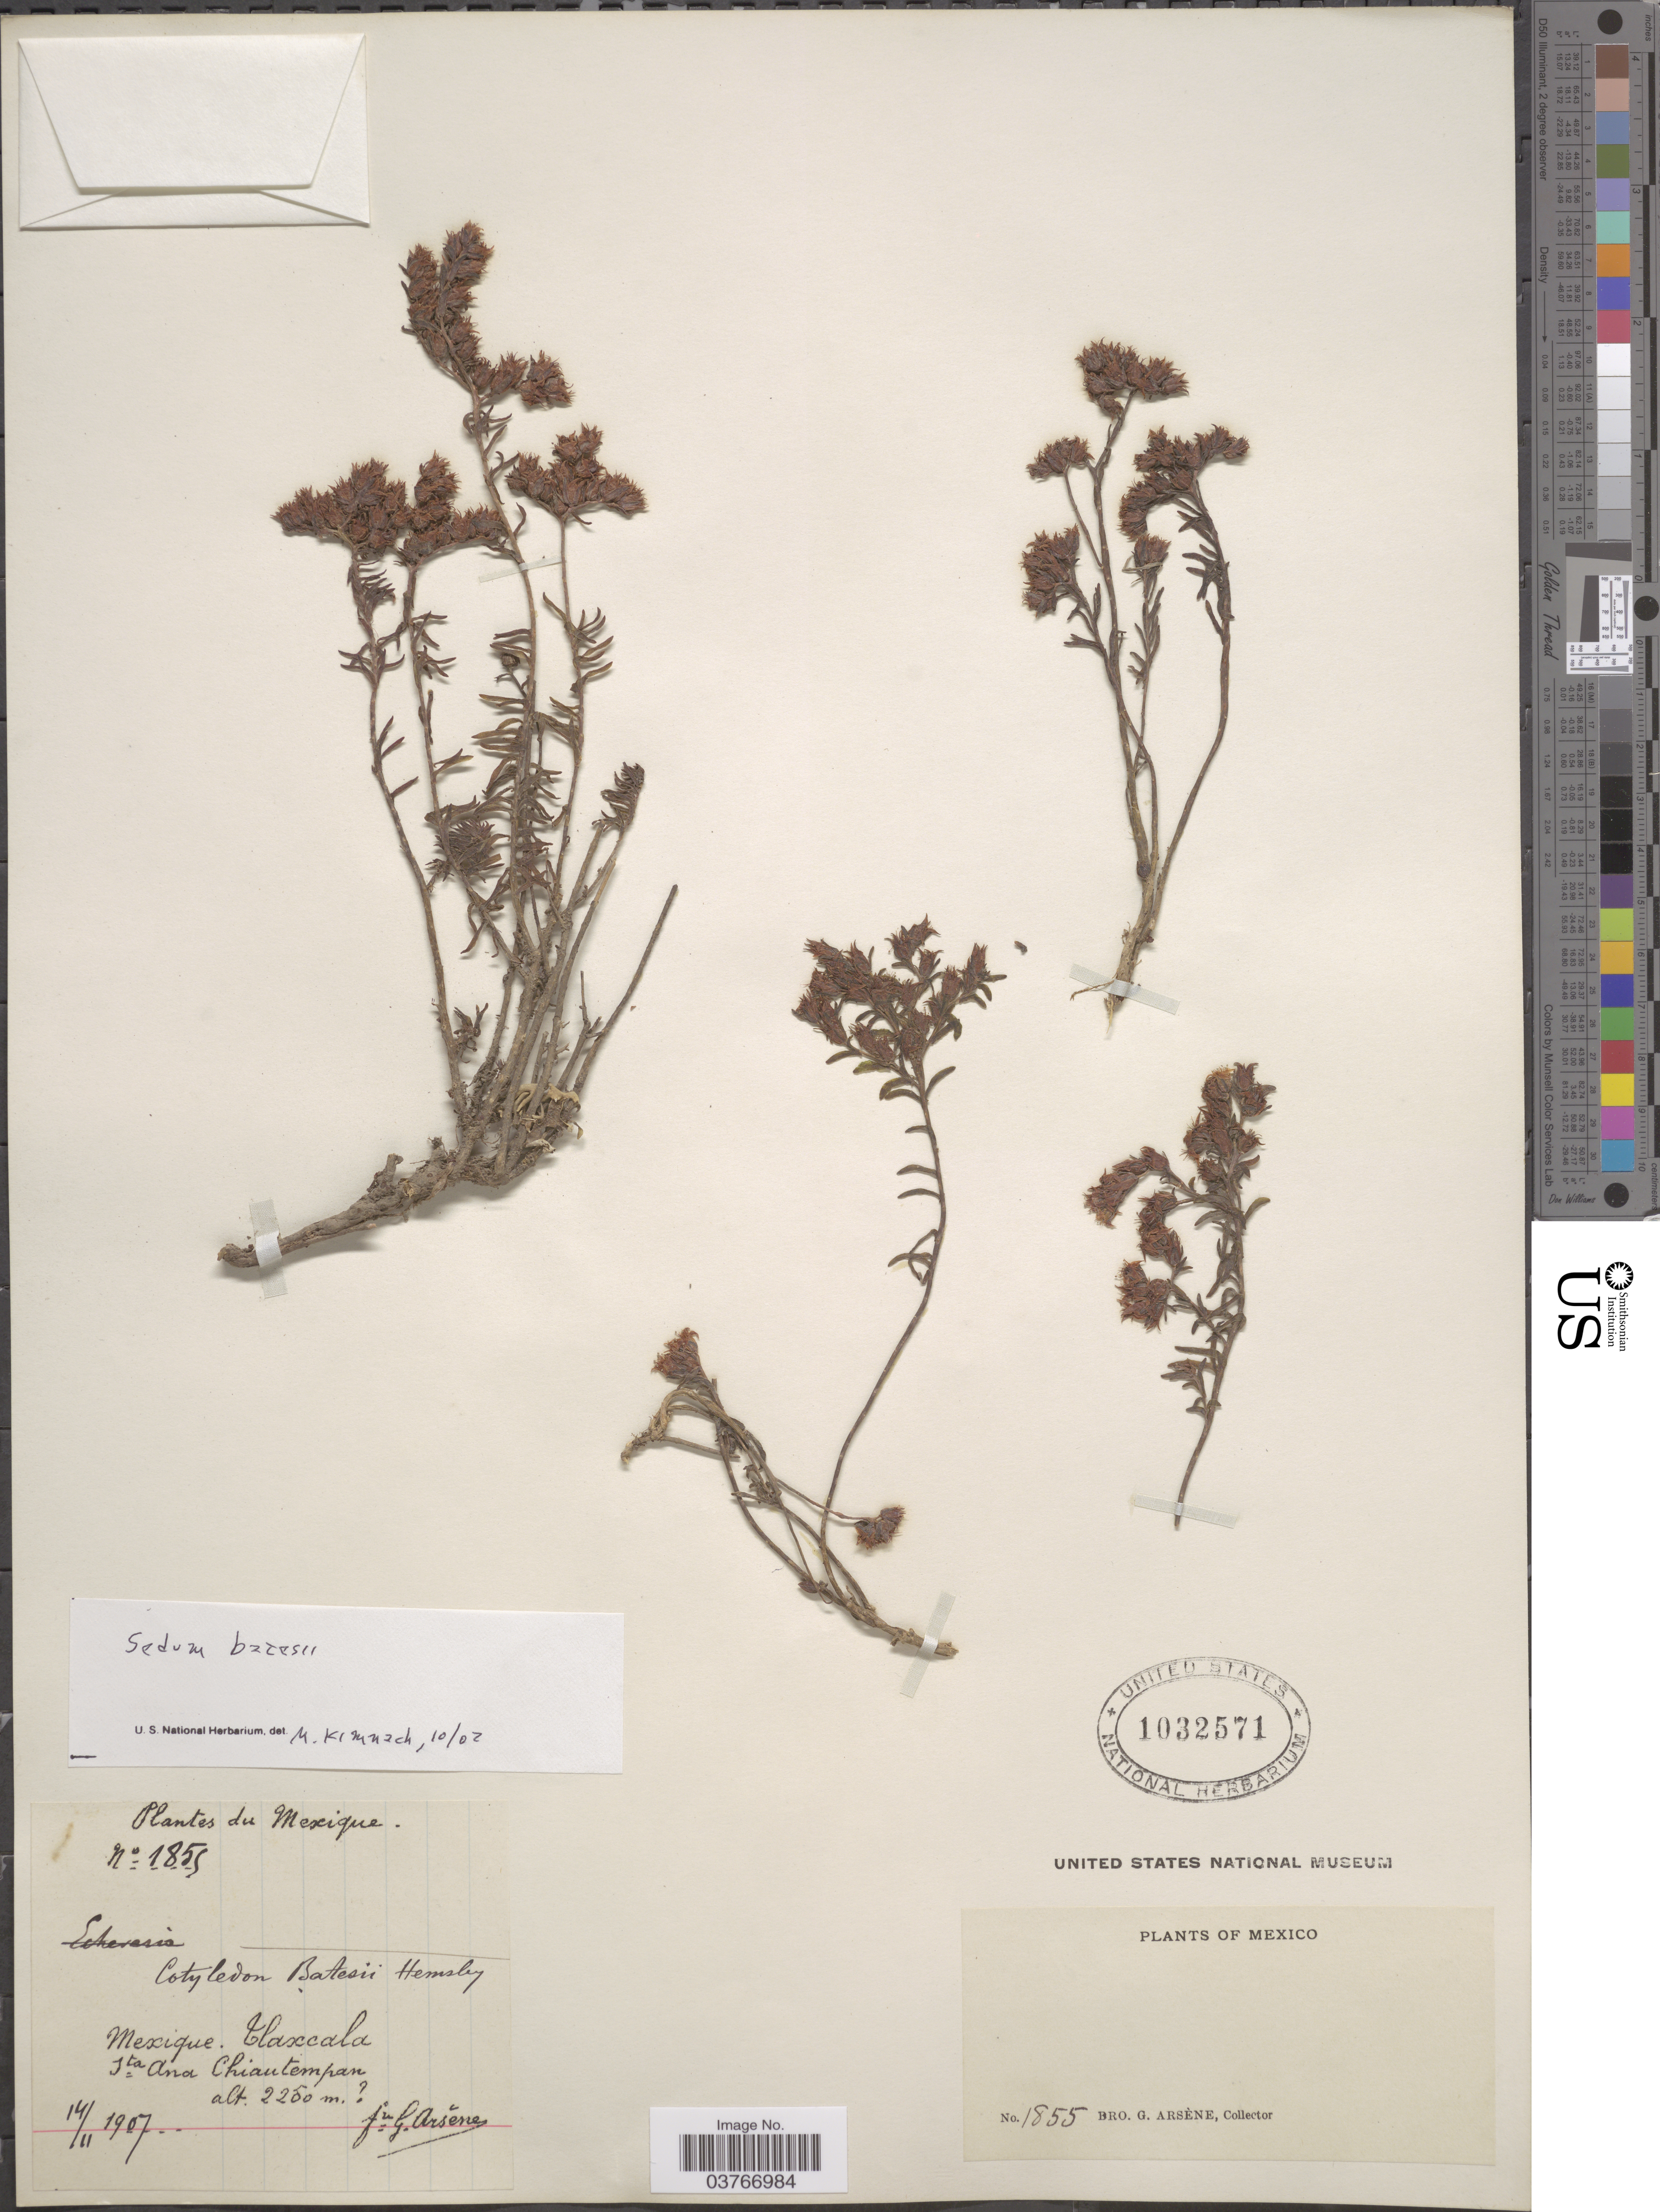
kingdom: Plantae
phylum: Tracheophyta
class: Magnoliopsida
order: Saxifragales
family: Crassulaceae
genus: Sedum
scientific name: Sedum batesii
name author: Hemsl.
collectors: Bro. G. Arsène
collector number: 1855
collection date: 1907-11-14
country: Mexico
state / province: Tlaxcala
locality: Sta Ana Chiautempan.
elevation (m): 2250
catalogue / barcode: US 1032571